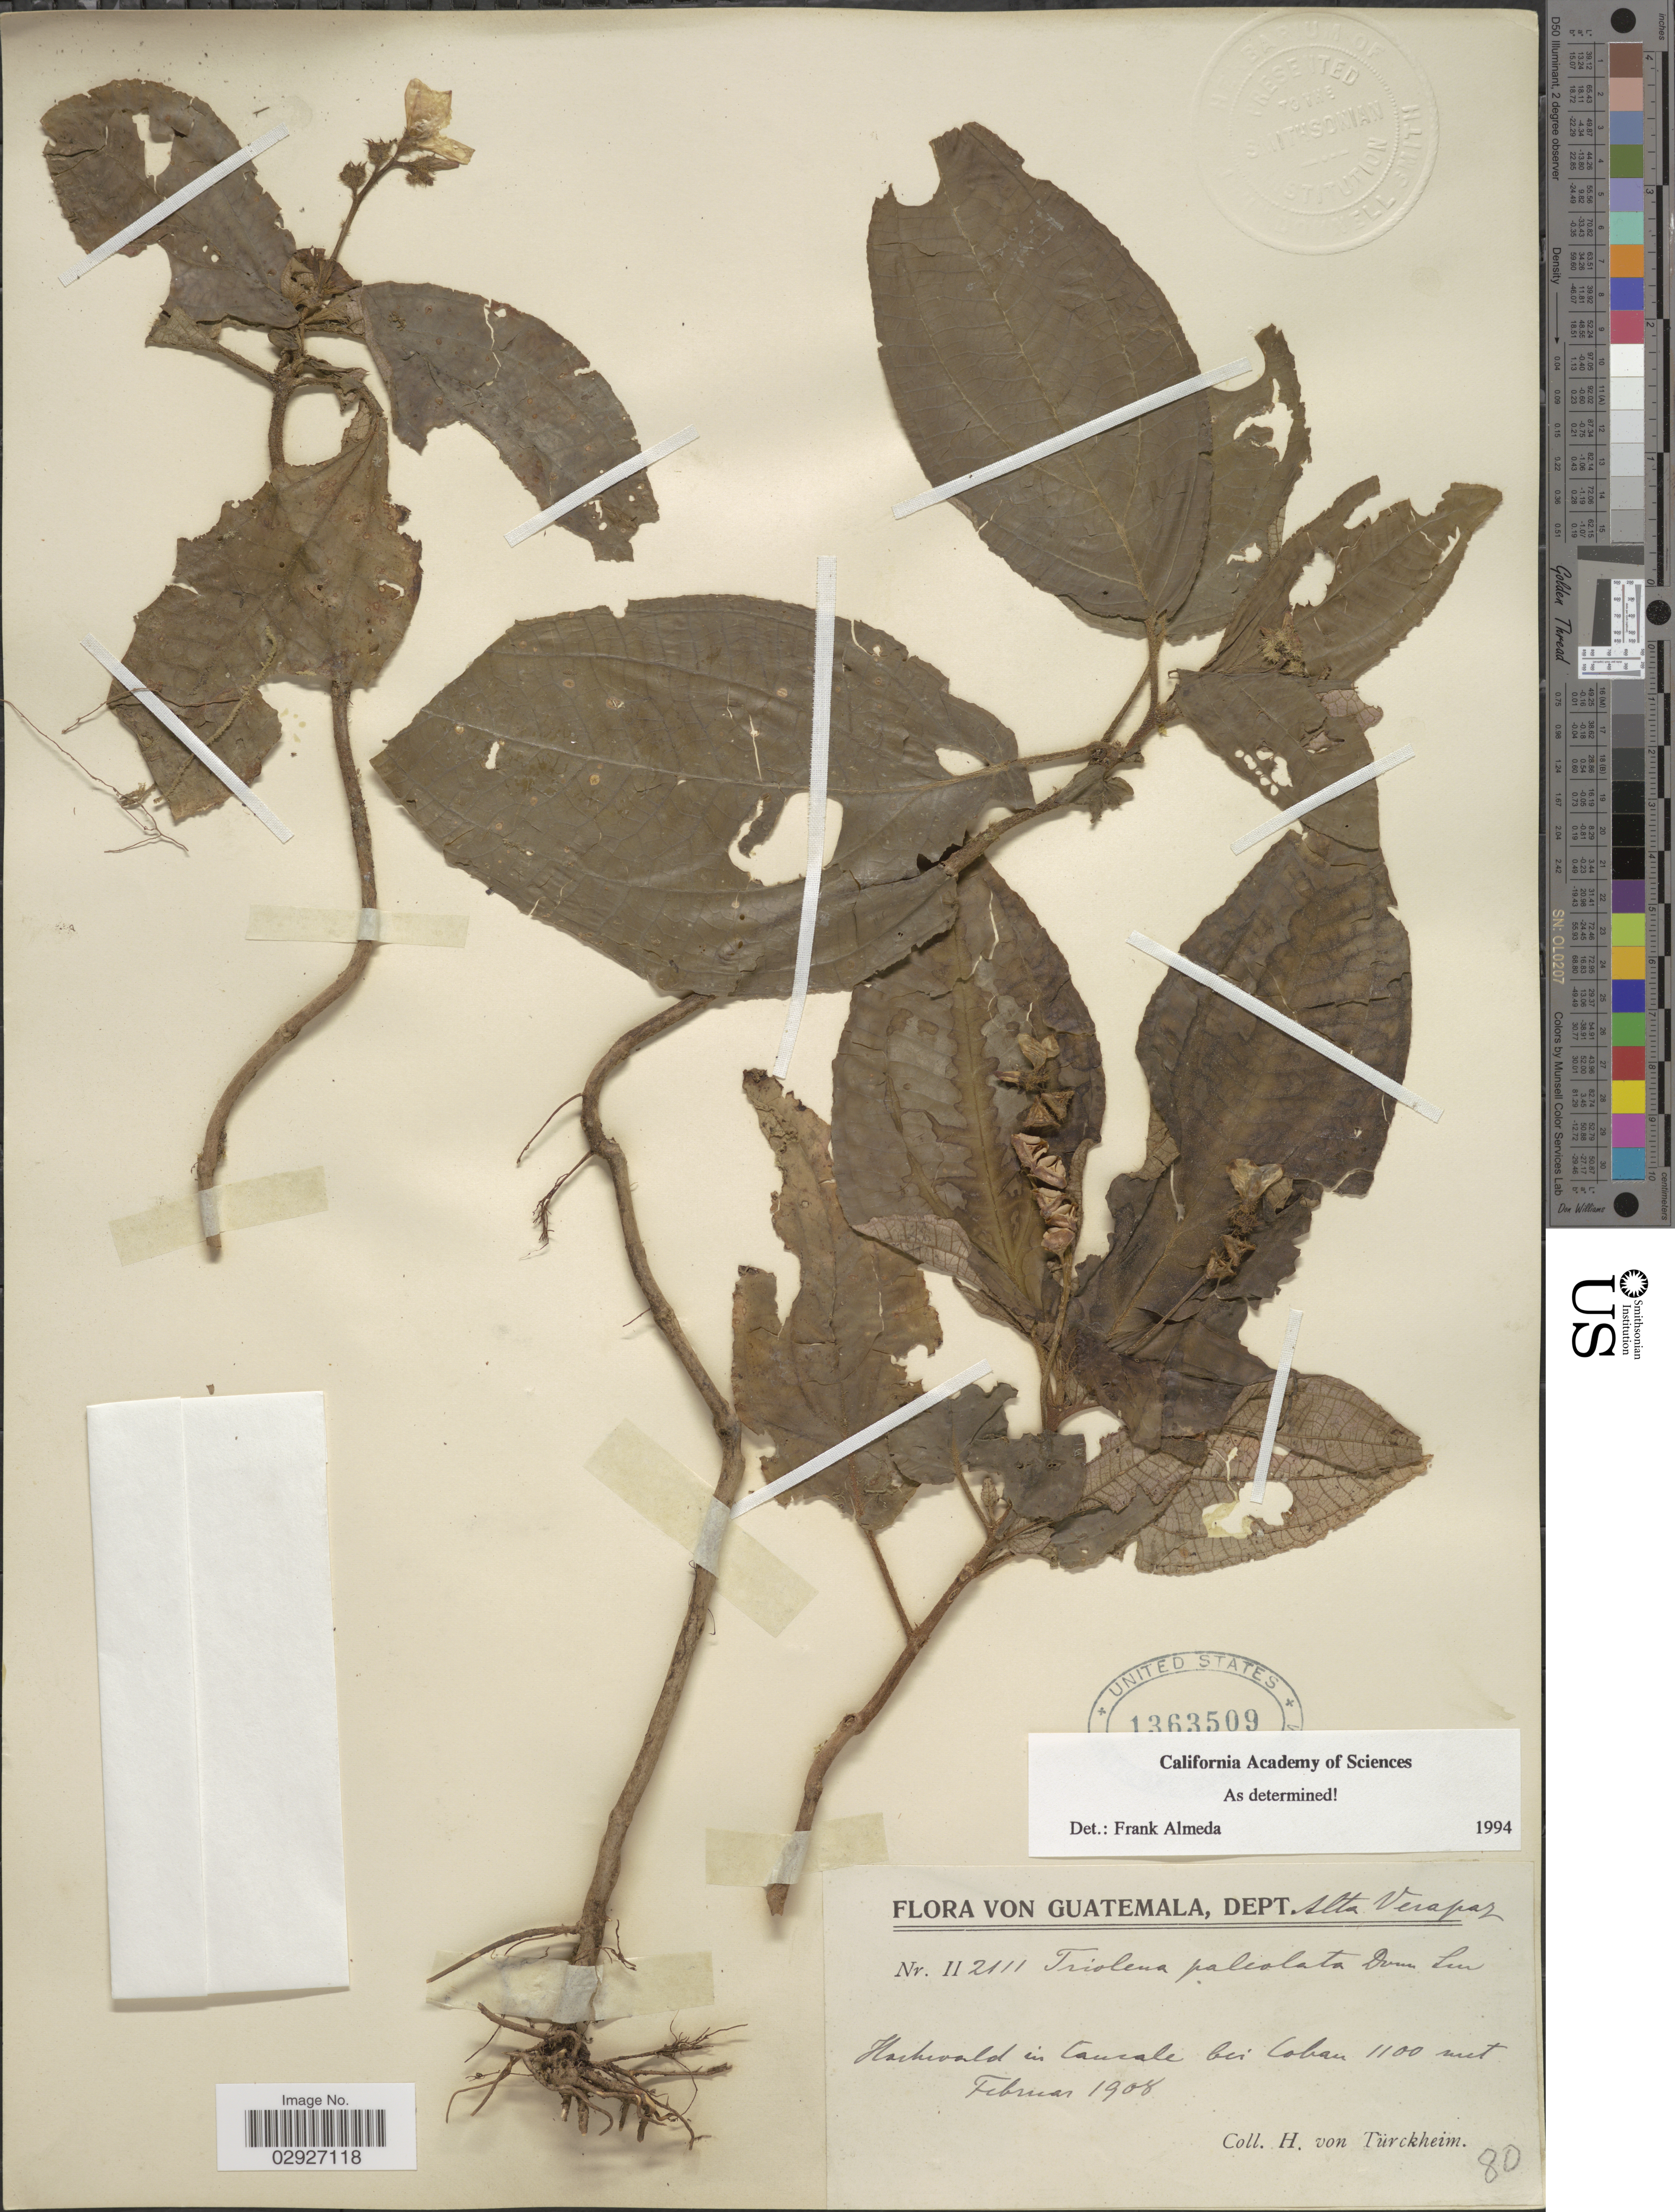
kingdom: Plantae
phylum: Tracheophyta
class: Magnoliopsida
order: Myrtales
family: Melastomataceae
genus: Triolena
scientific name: Triolena paleolata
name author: Donn. Sm.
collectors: H. von Türckheim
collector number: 80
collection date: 1908-02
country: Guatemala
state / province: Alta Verapaz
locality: Dept. Alta Verapaz, Hachwald in Cancale bei Coban.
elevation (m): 1100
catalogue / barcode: US 1363509